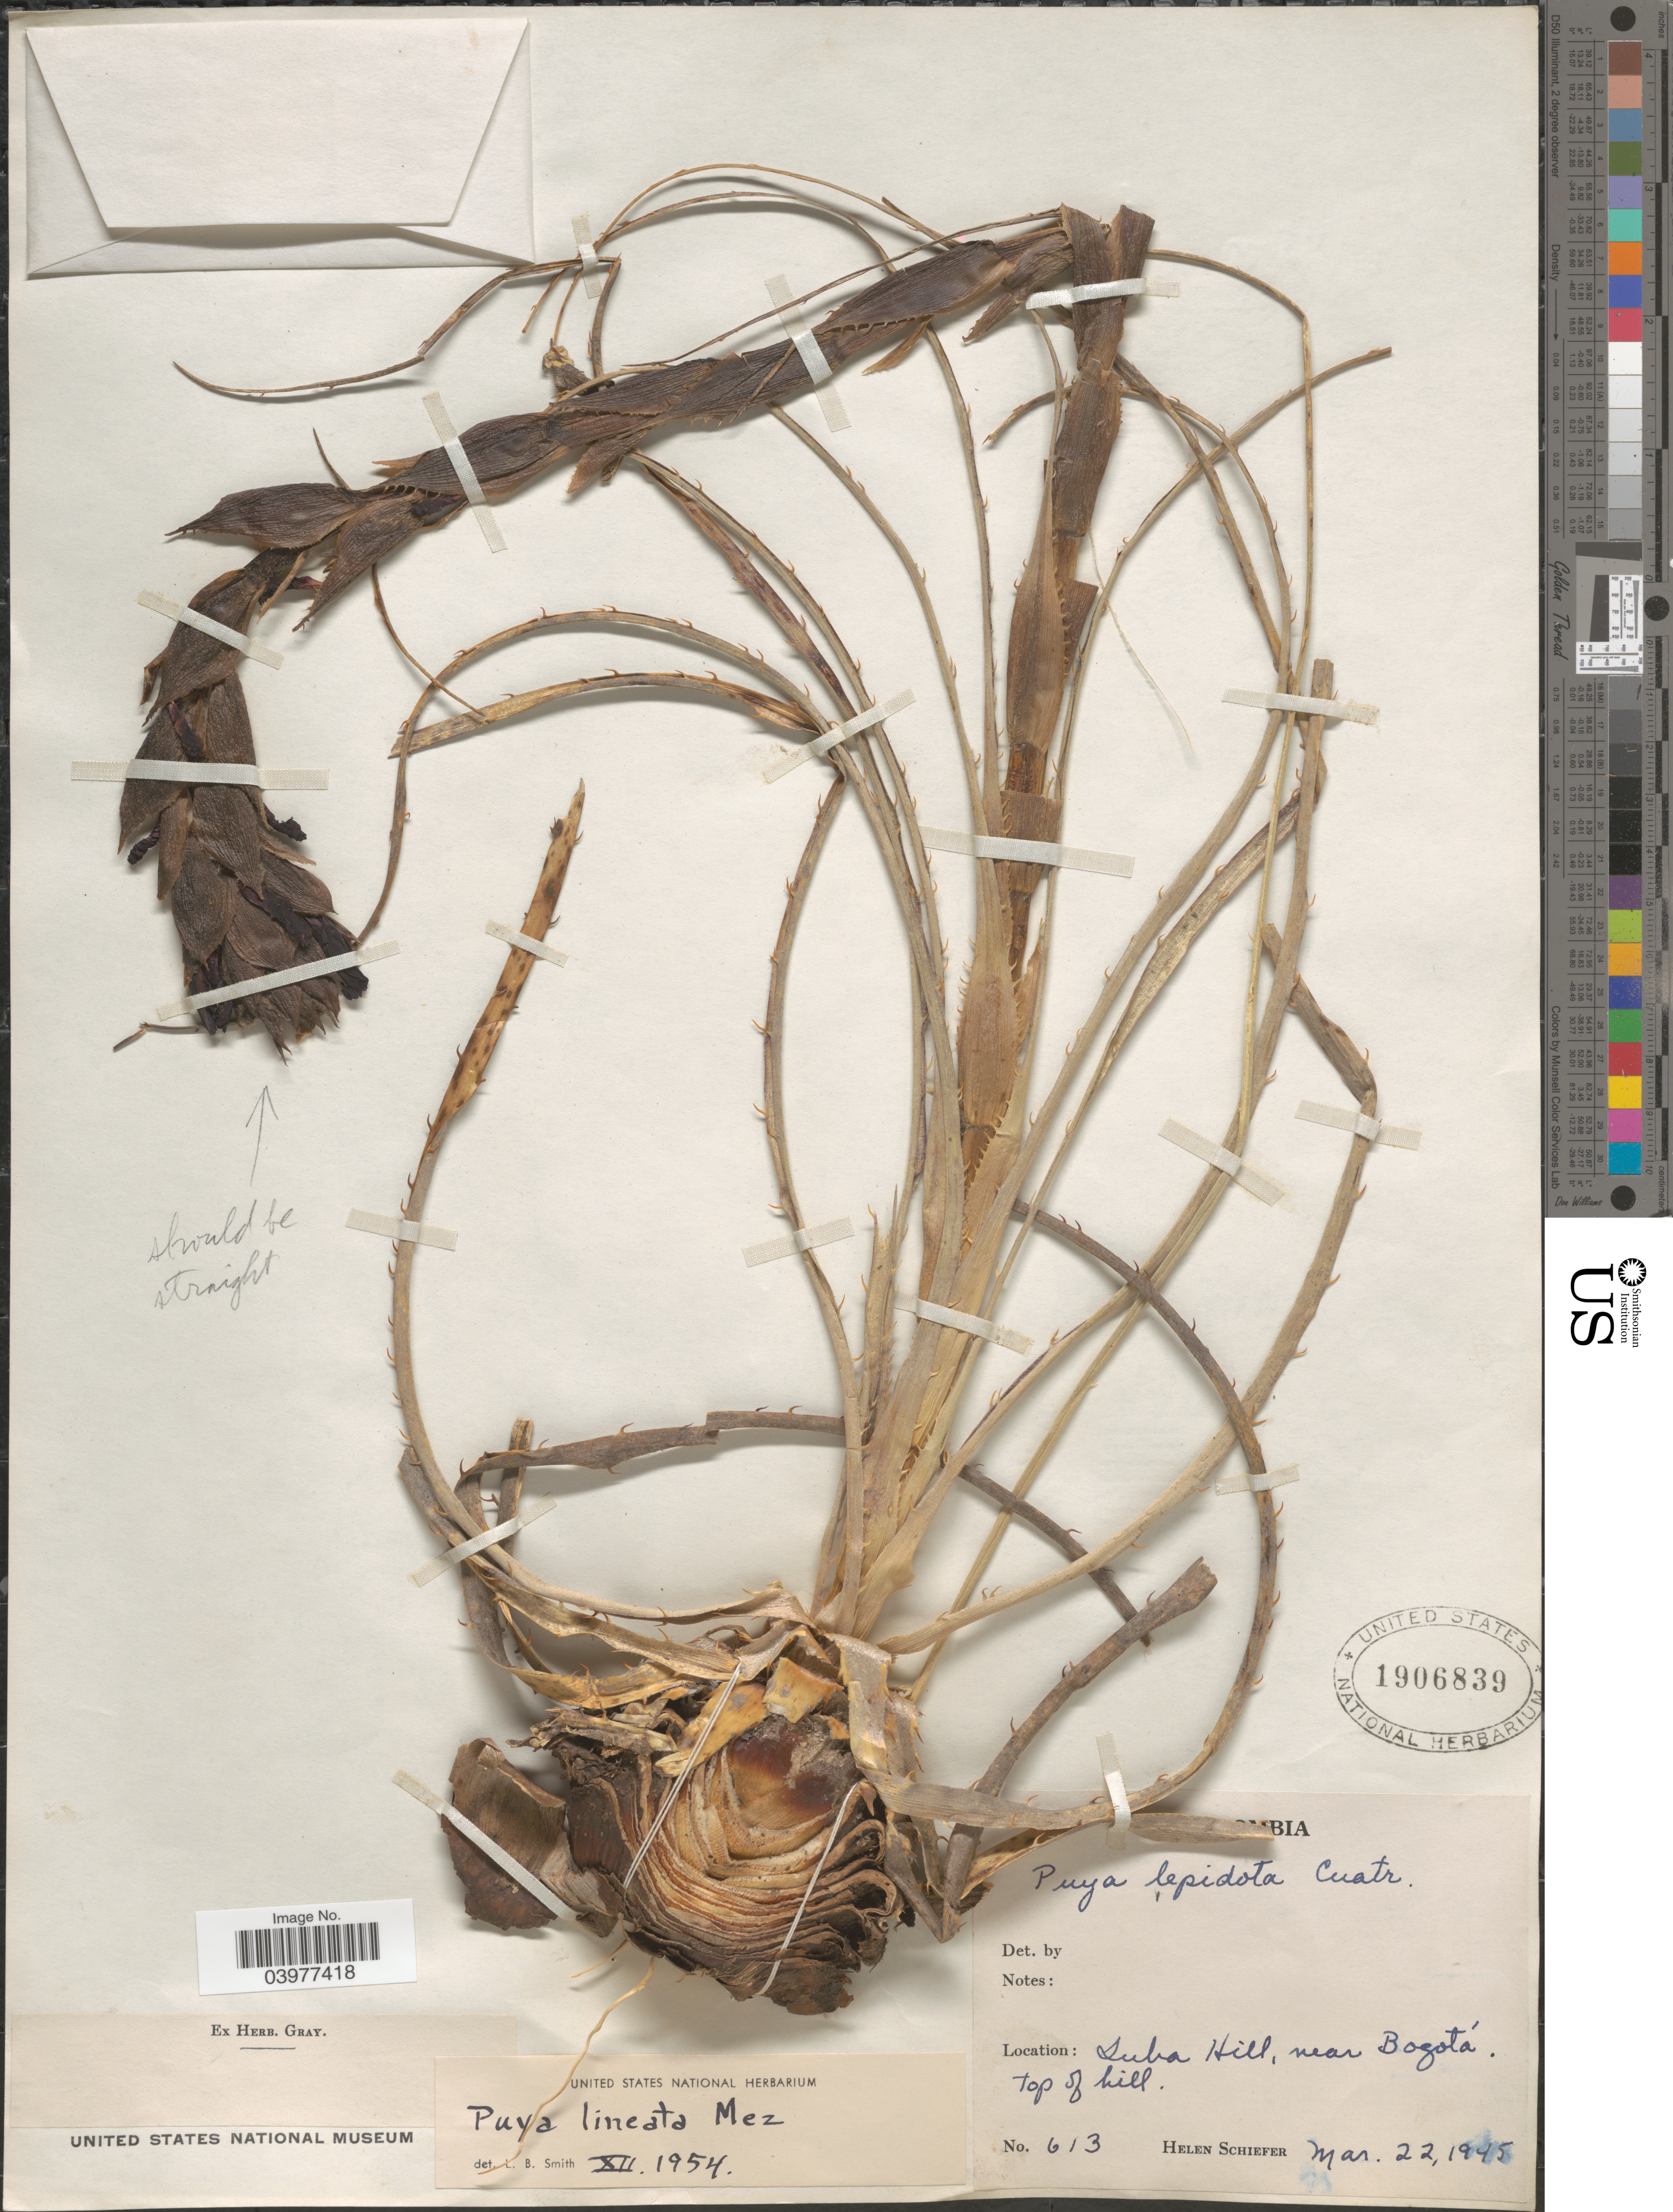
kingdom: Plantae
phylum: Tracheophyta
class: Liliopsida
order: Poales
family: Bromeliaceae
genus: Puya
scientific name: Puya lineata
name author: Mez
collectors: H. Schiefer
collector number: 613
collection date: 1945-03-22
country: Colombia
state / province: Bogota D.C.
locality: Suba Hill, near Bogotá. Top of hill.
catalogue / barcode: US 1906839